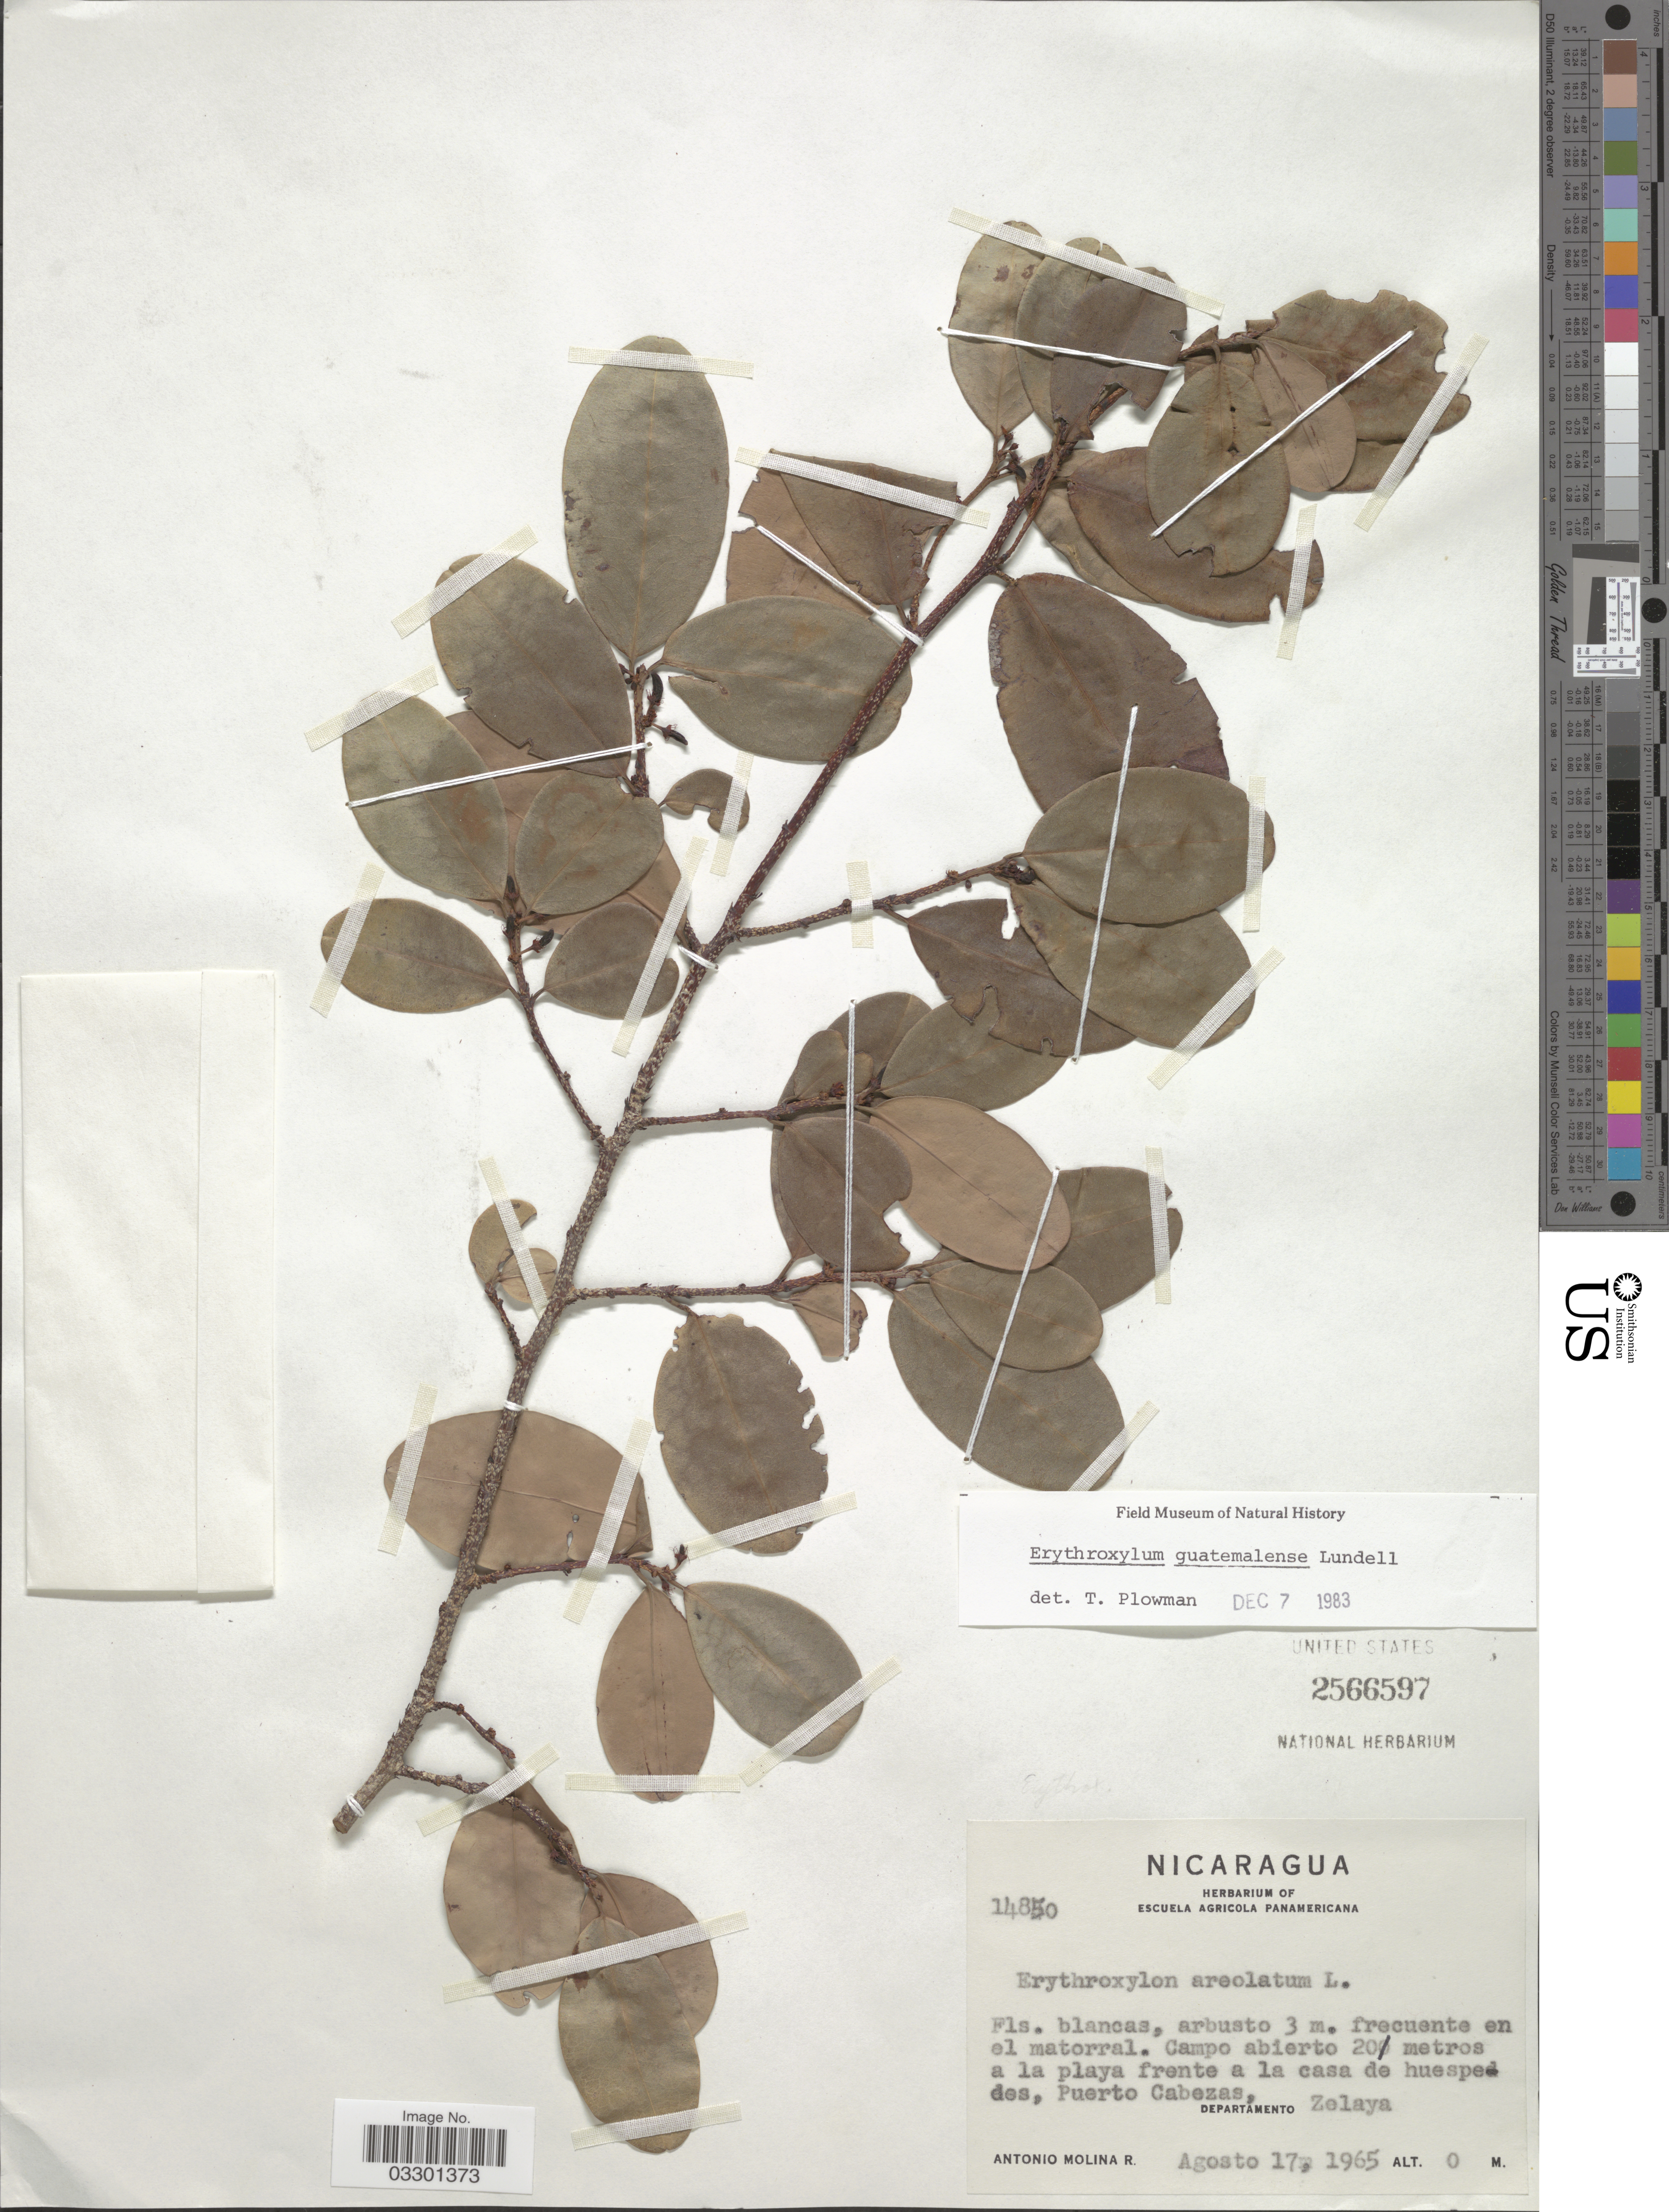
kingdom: Plantae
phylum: Tracheophyta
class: Magnoliopsida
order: Malpighiales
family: Erythroxylaceae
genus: Erythroxylum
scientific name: Erythroxylum guatemalense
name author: Lundell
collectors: A. Molina R.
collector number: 14850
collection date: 1965-08-17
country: Nicaragua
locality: Campo abierto 20 metros a la playa frente a la casa de huespe des, Puerto Cabezas, Departamneto Zelaya.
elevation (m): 0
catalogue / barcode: US 2566597